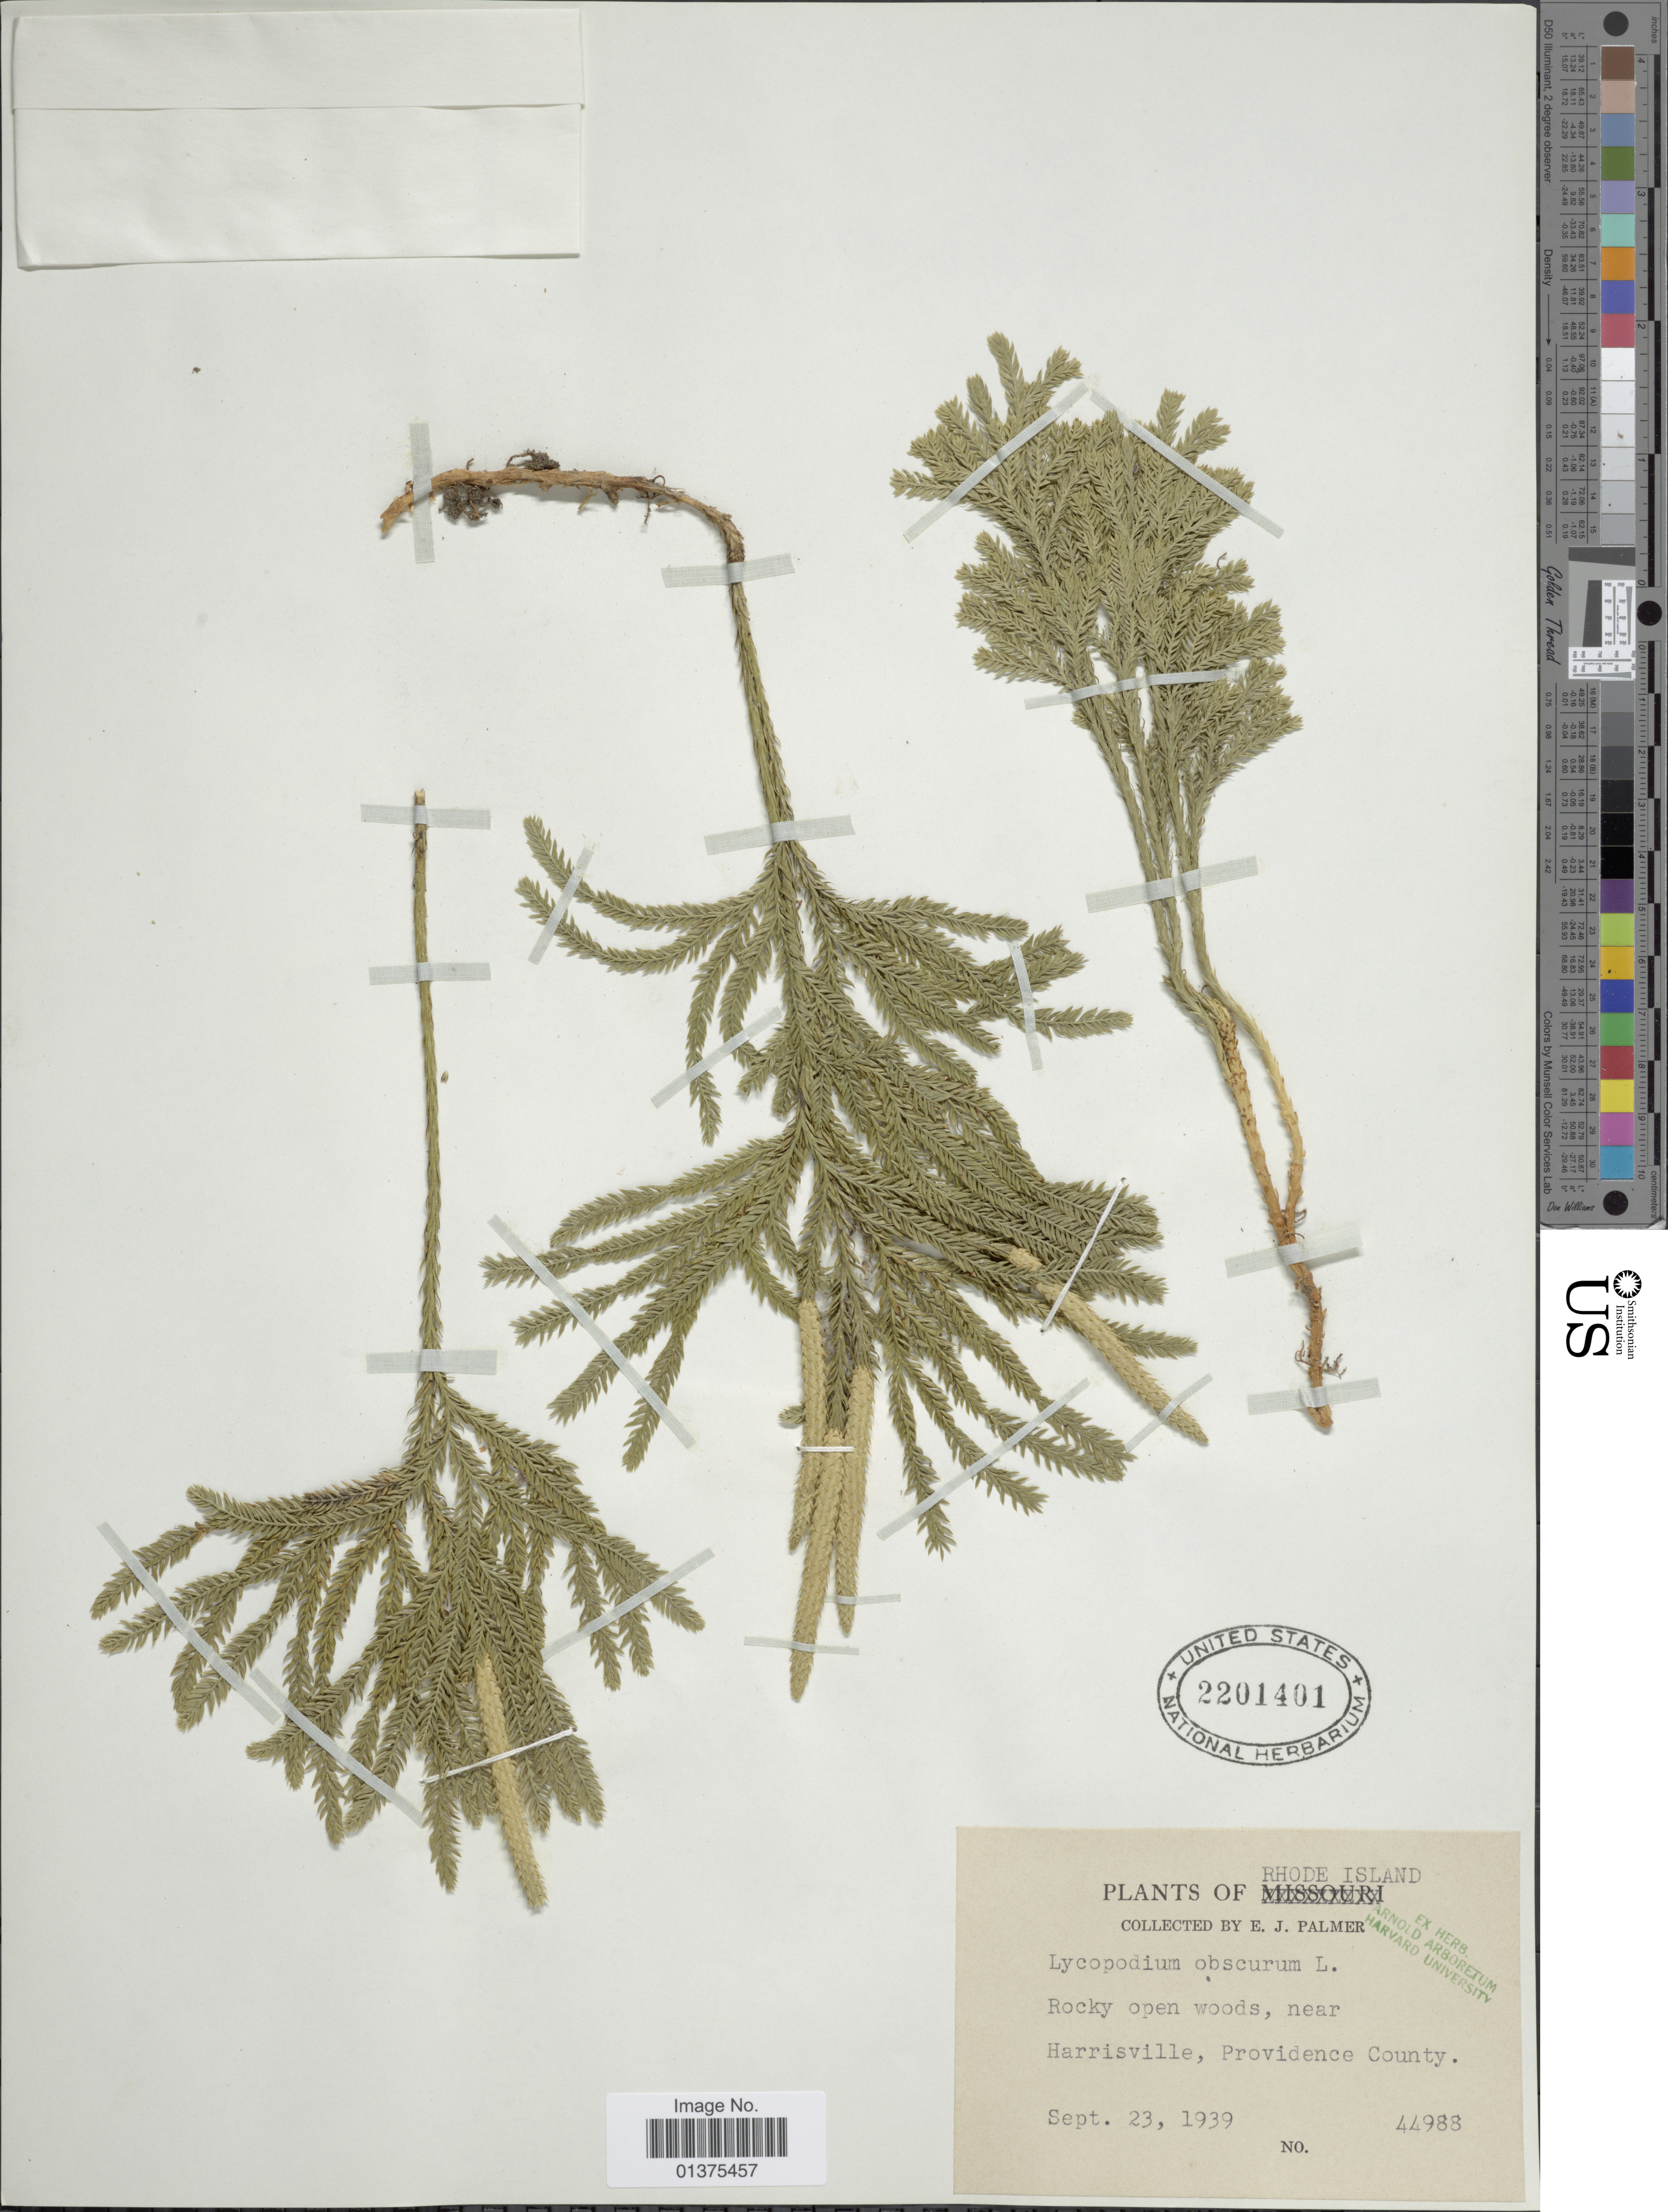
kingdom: Plantae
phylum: Tracheophyta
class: Lycopodiopsida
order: Lycopodiales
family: Lycopodiaceae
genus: Dendrolycopodium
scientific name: Dendrolycopodium obscurum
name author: (L.) A. Haines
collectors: E. J. Palmer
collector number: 44988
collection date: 1939-09-23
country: United States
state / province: Rhode Island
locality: Near Harrisville, Providence County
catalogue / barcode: US 2201401